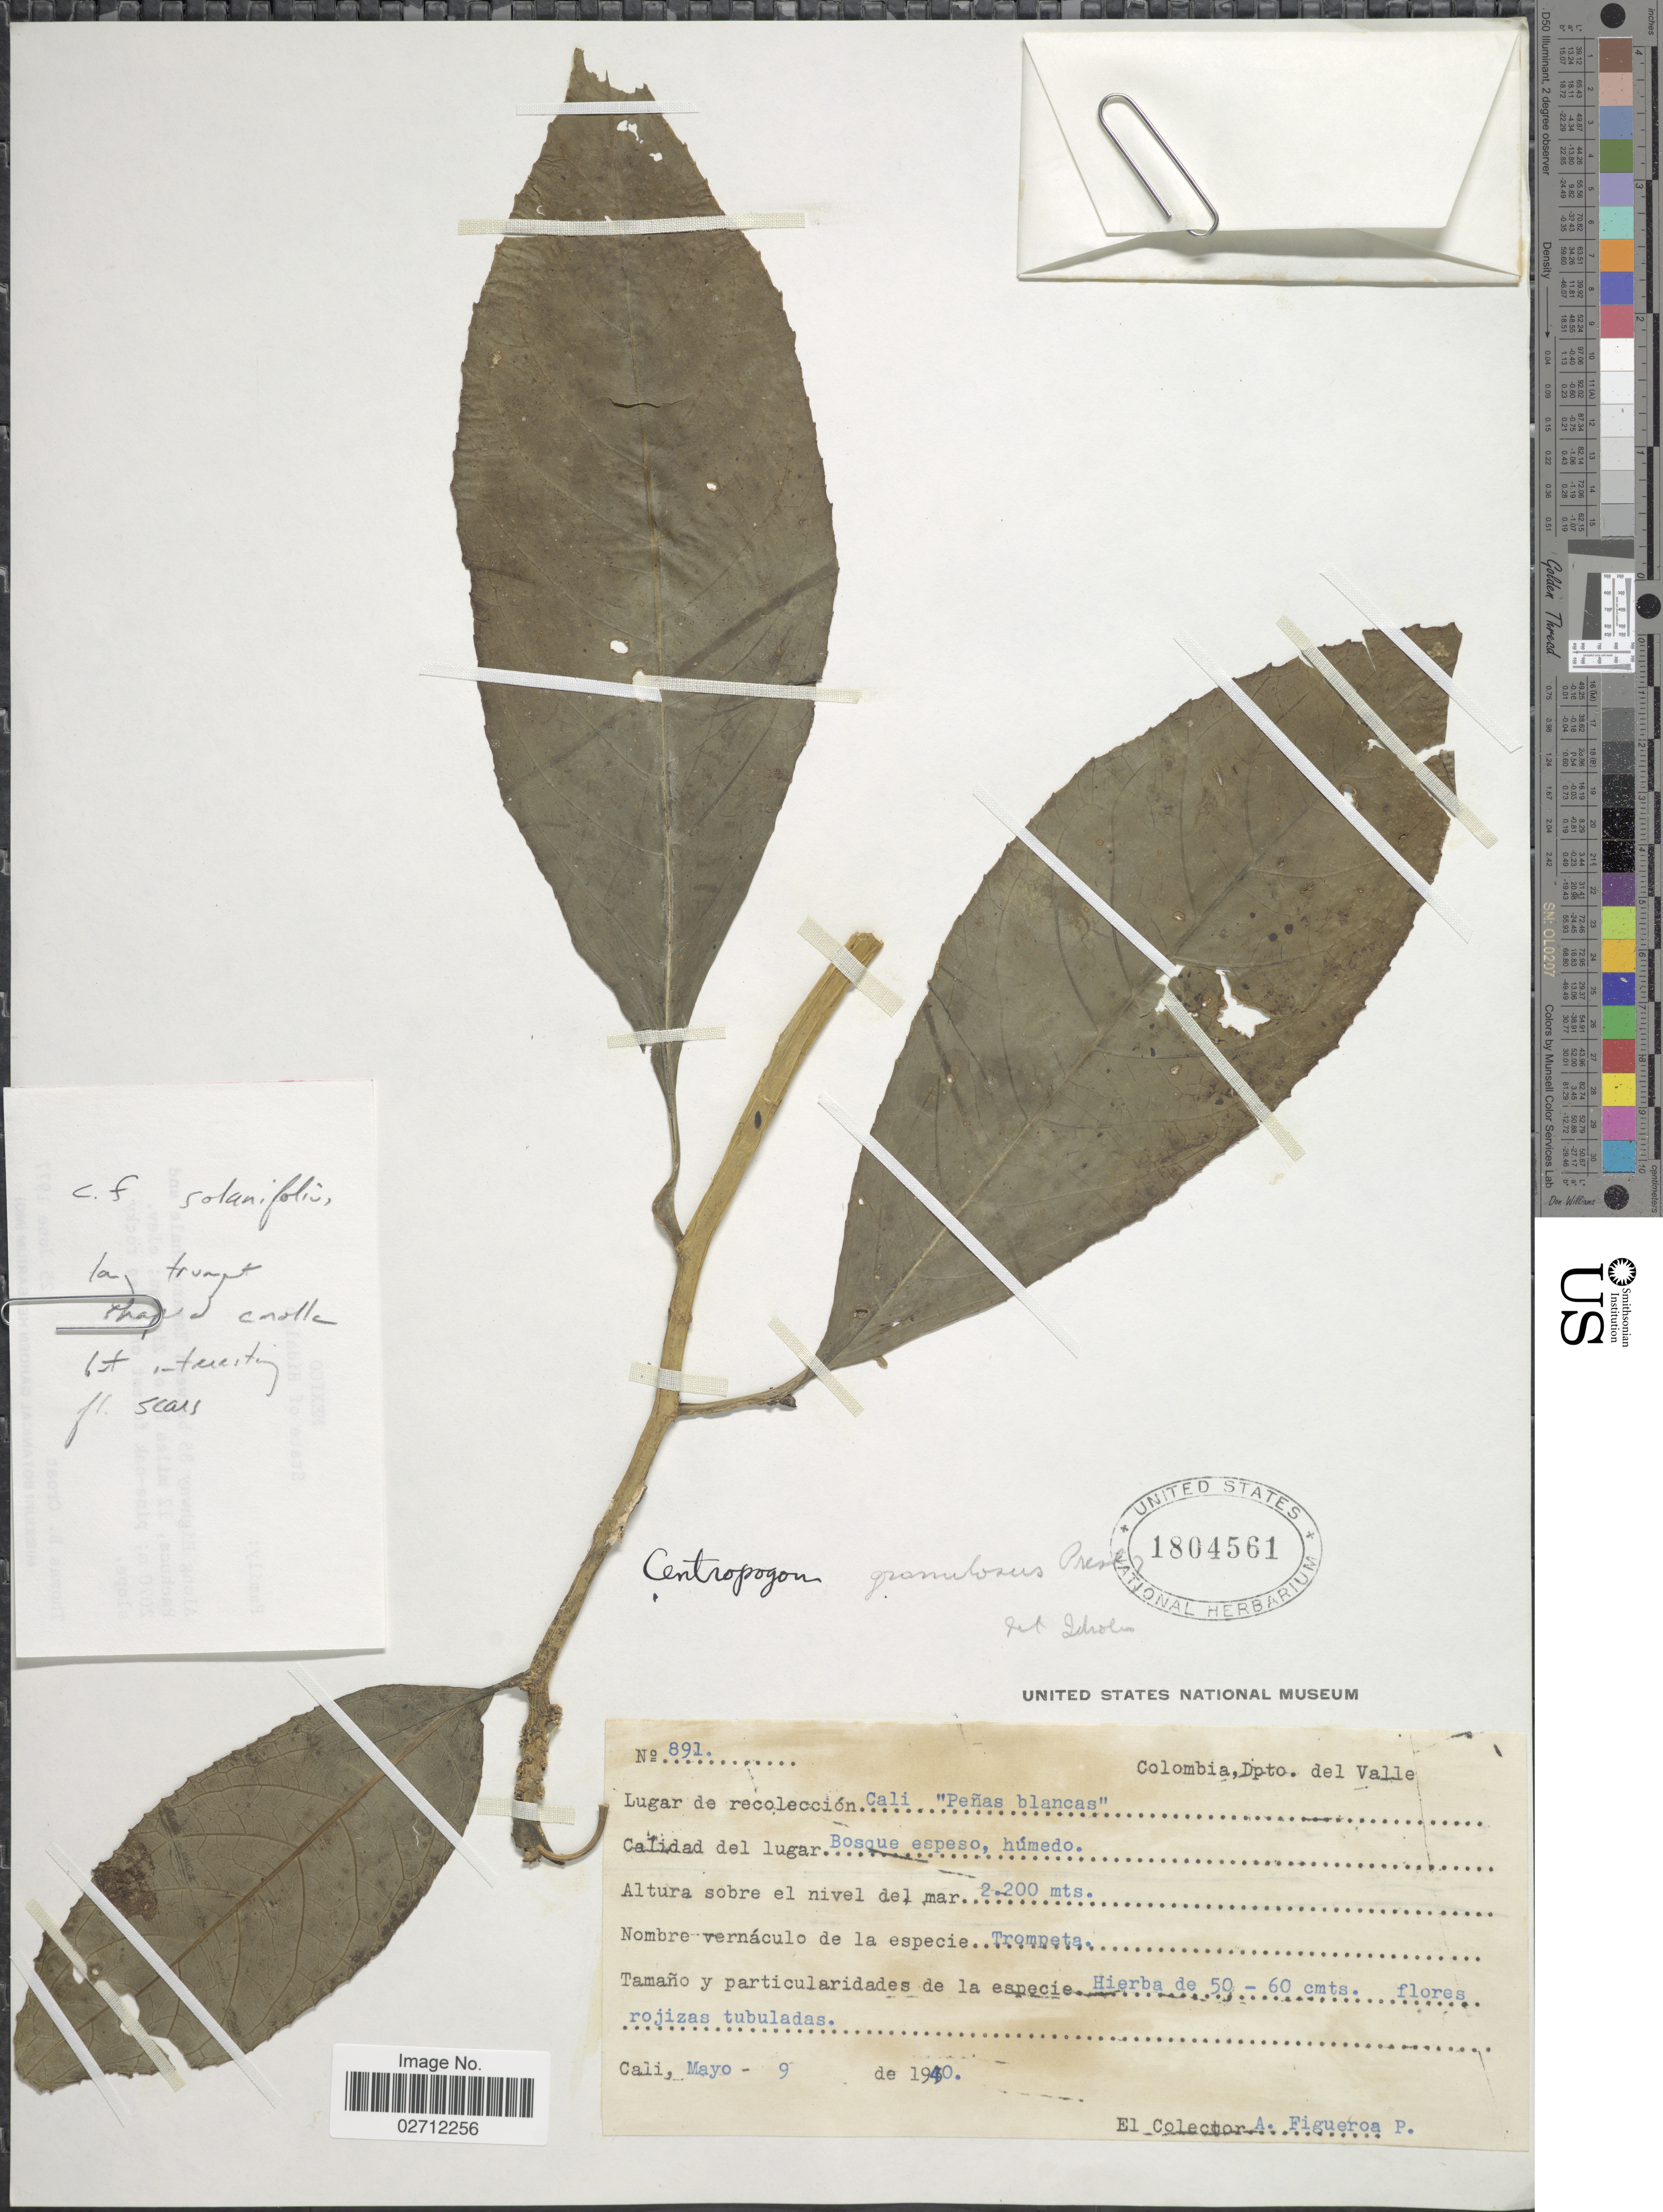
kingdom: Plantae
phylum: Tracheophyta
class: Magnoliopsida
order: Asterales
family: Campanulaceae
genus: Centropogon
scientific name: Centropogon granulosus subsp. granulosus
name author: C. Presl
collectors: A. Figueroa-Potes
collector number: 891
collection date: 1940-05-09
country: Colombia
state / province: Valle del Cauca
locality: Dpto. del Valle, Cali "Penas blancas", bosque espeso, humedo. [unsure placement]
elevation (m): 2200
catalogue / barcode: US 1804561